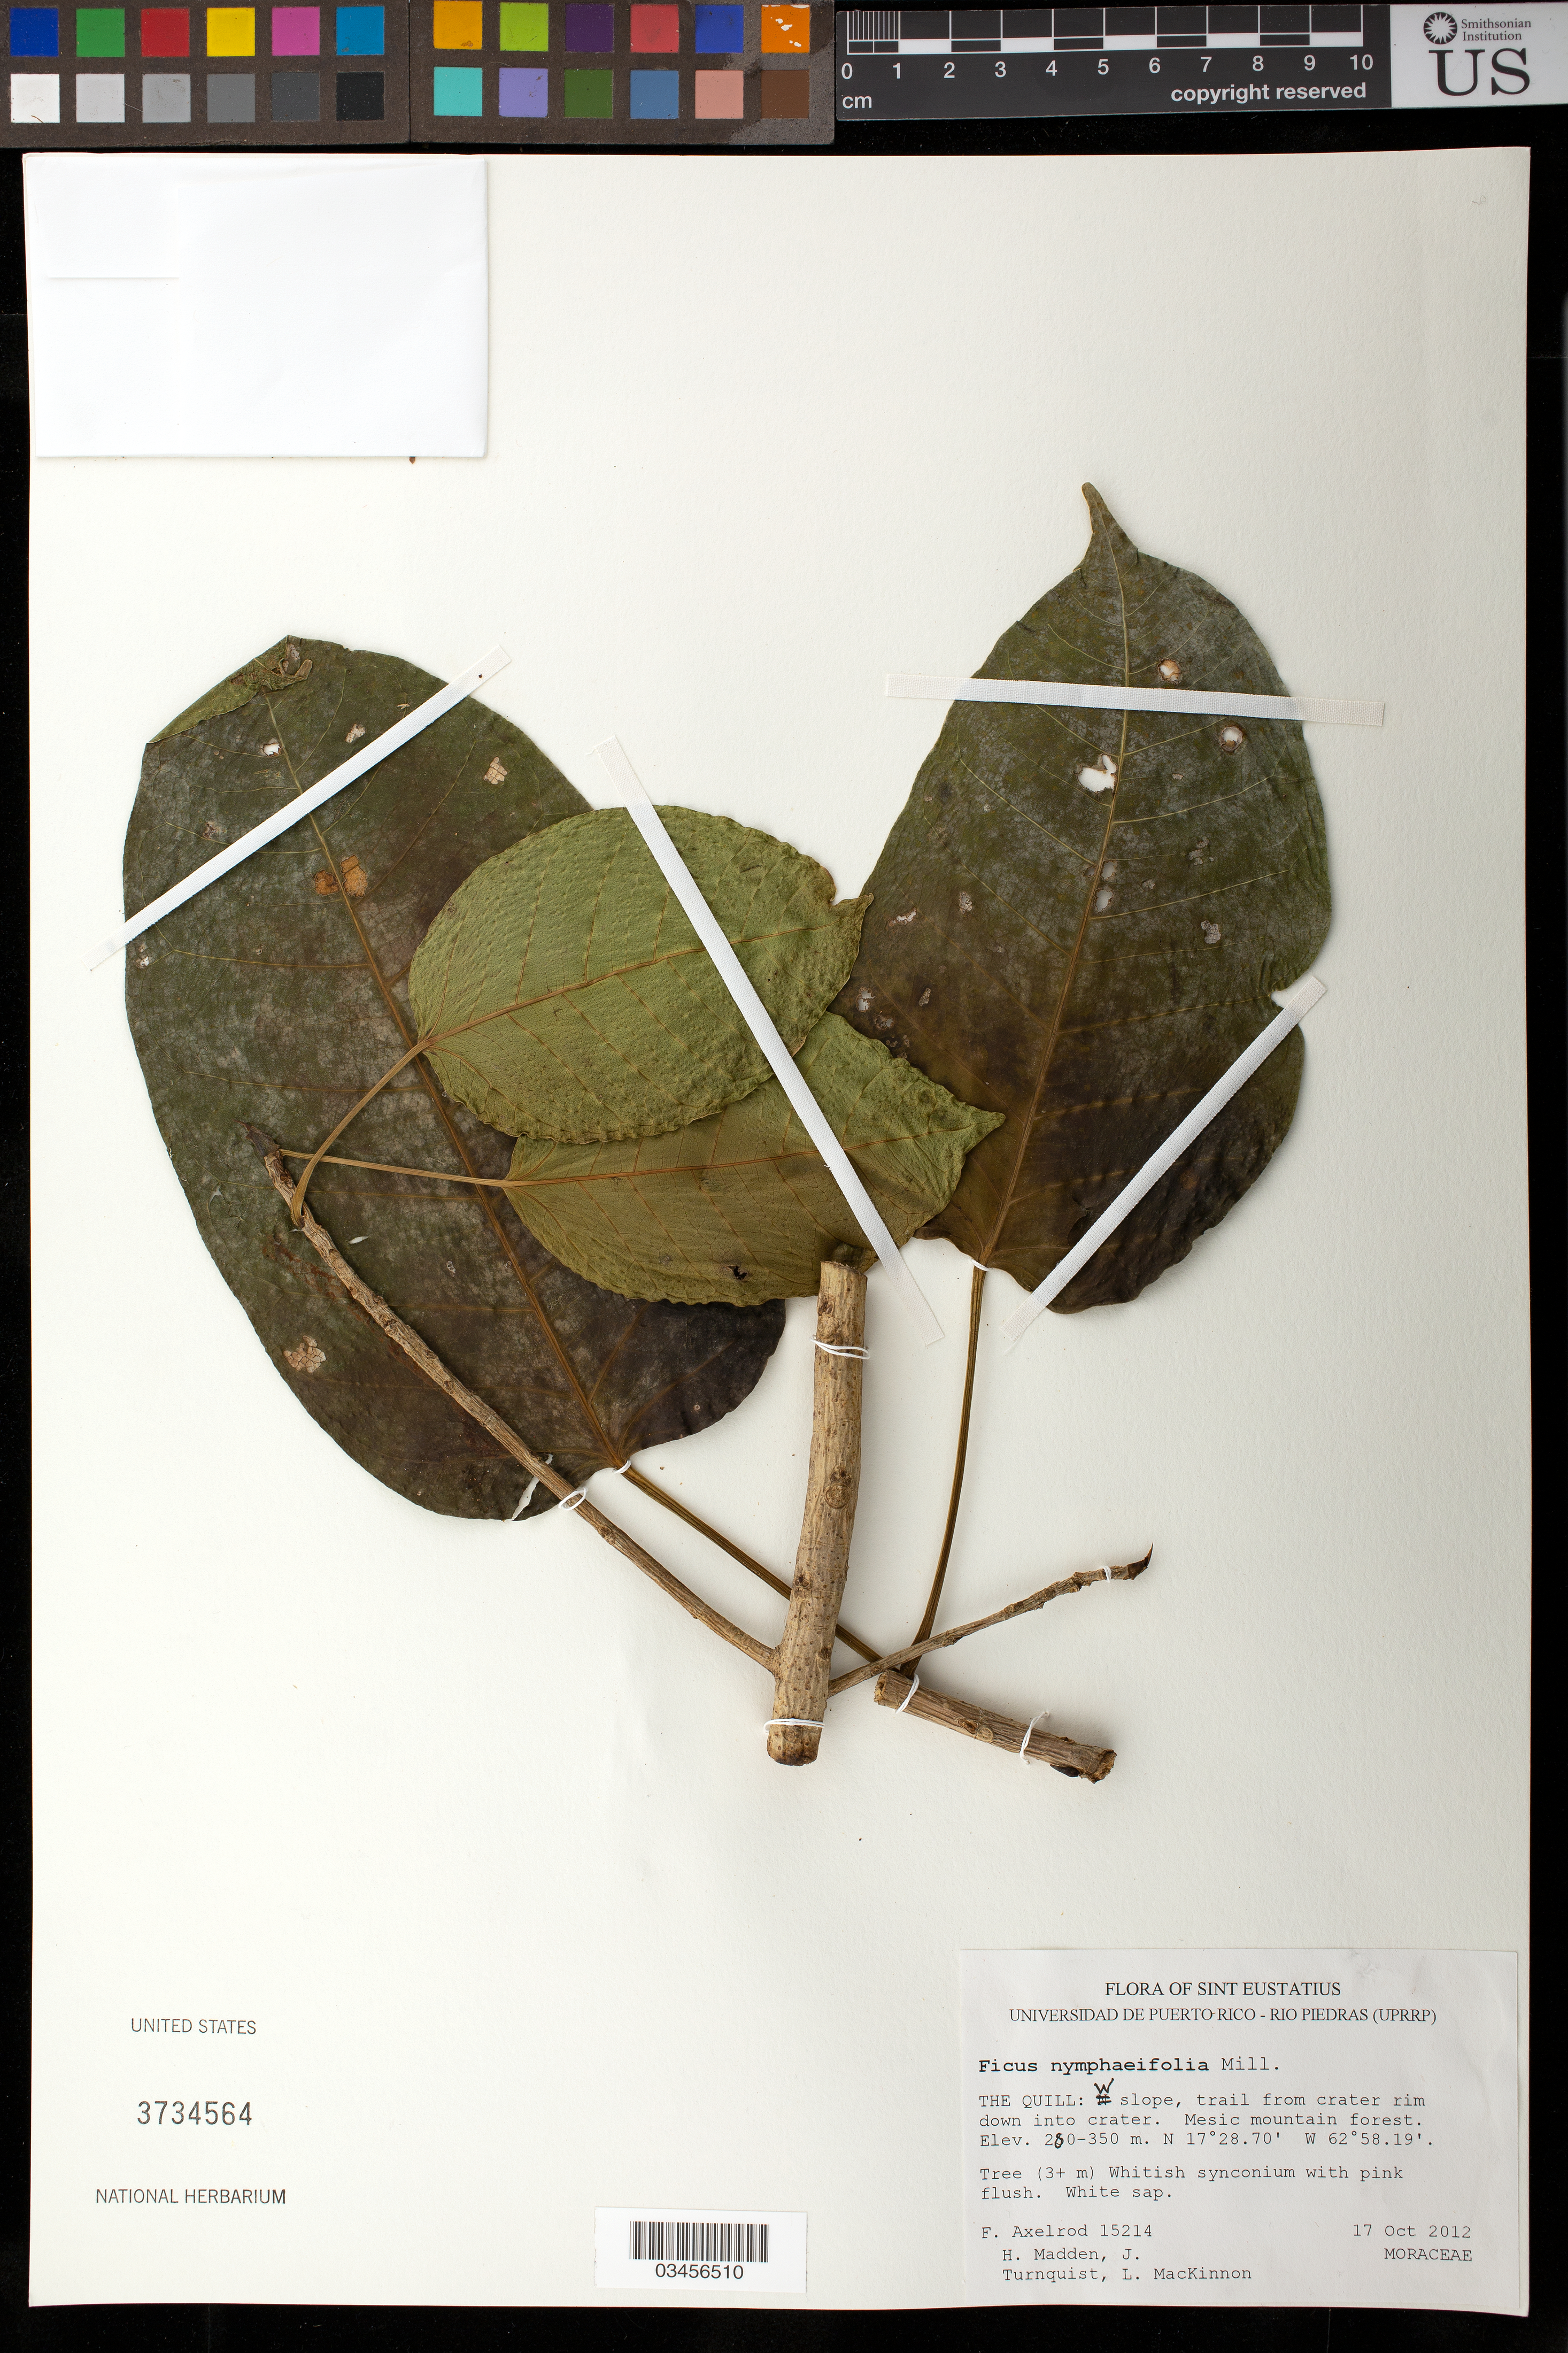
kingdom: Plantae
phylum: Tracheophyta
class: Magnoliopsida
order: Rosales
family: Moraceae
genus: Ficus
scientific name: Ficus nymphaeifolia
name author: Mill.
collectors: F. S. Axelrod, H. Madden, J. Turnquist & L. MacKinnon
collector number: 15214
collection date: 2012-10-17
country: Netherlands Antilles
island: Sint Eustatius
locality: The Quill: W slope, trail from crater rim down into crater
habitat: Mesic mountain forest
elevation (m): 280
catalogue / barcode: US 3734564